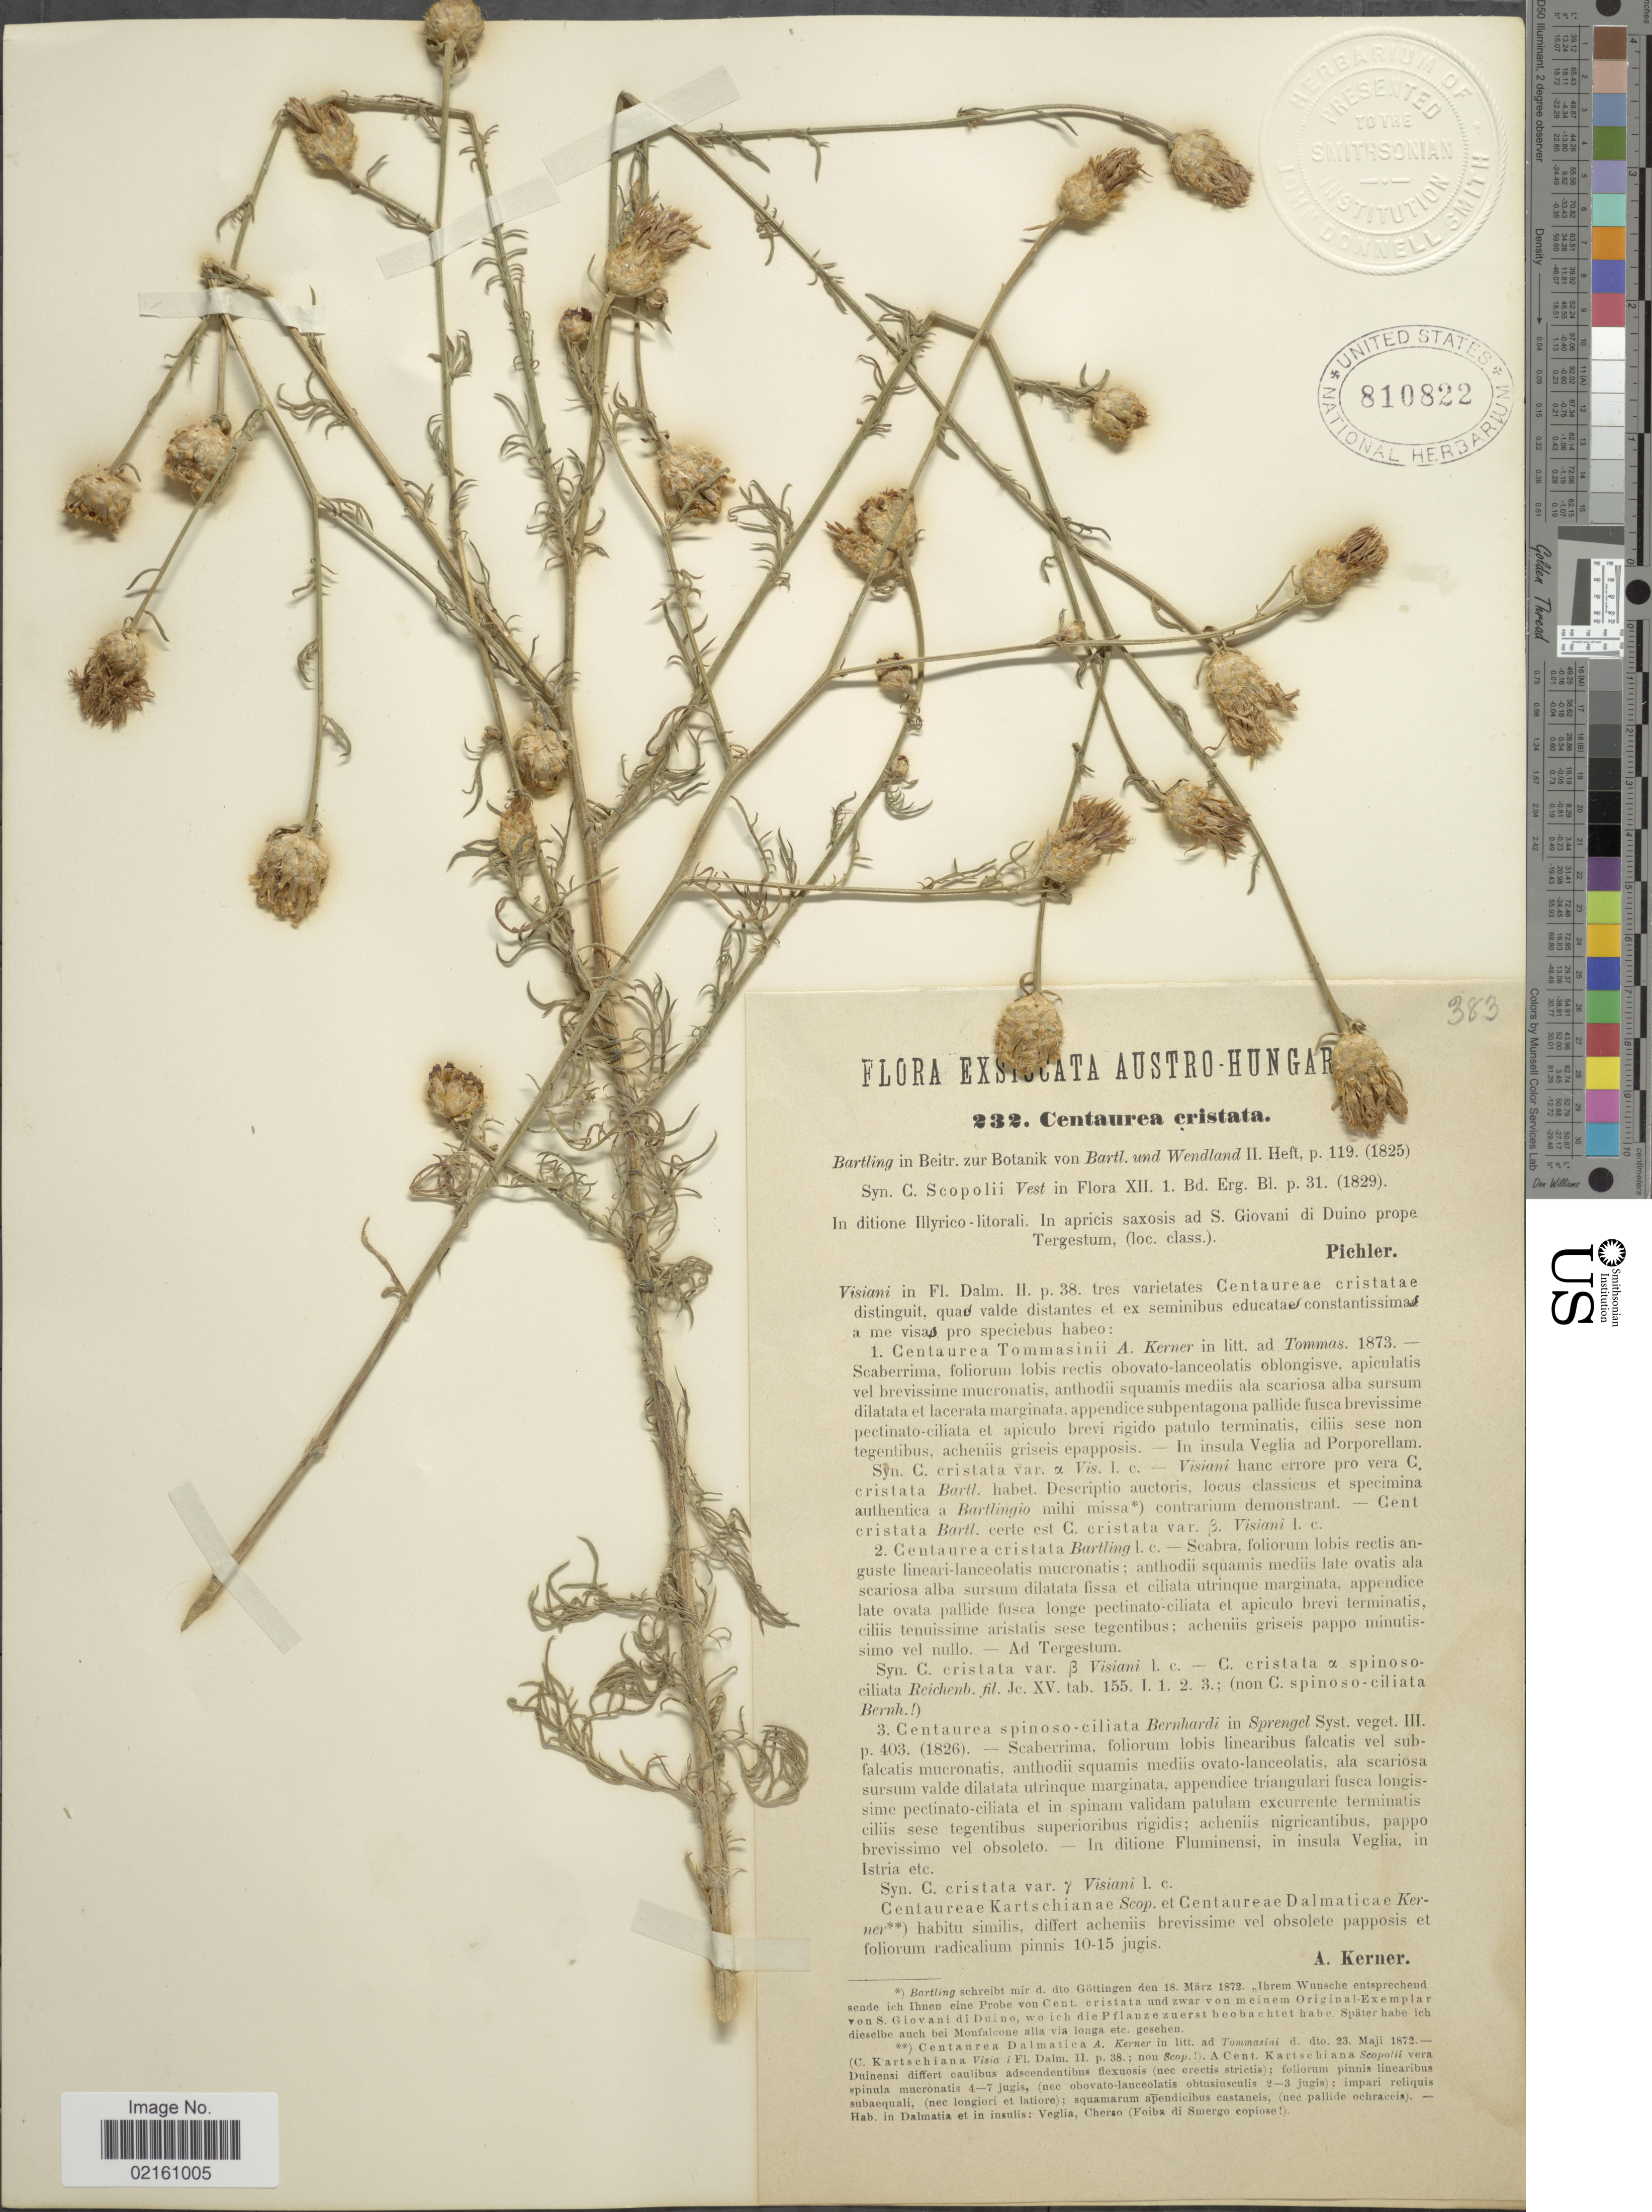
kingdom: Plantae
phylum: Tracheophyta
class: Magnoliopsida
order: Asterales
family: Asteraceae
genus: Centaurea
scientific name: Centaurea cristata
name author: Bartl.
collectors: Pichler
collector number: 232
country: Italy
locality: Illyrico-litorali, ad S. Giovani di Duino prope Tergestum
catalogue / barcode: US 810822